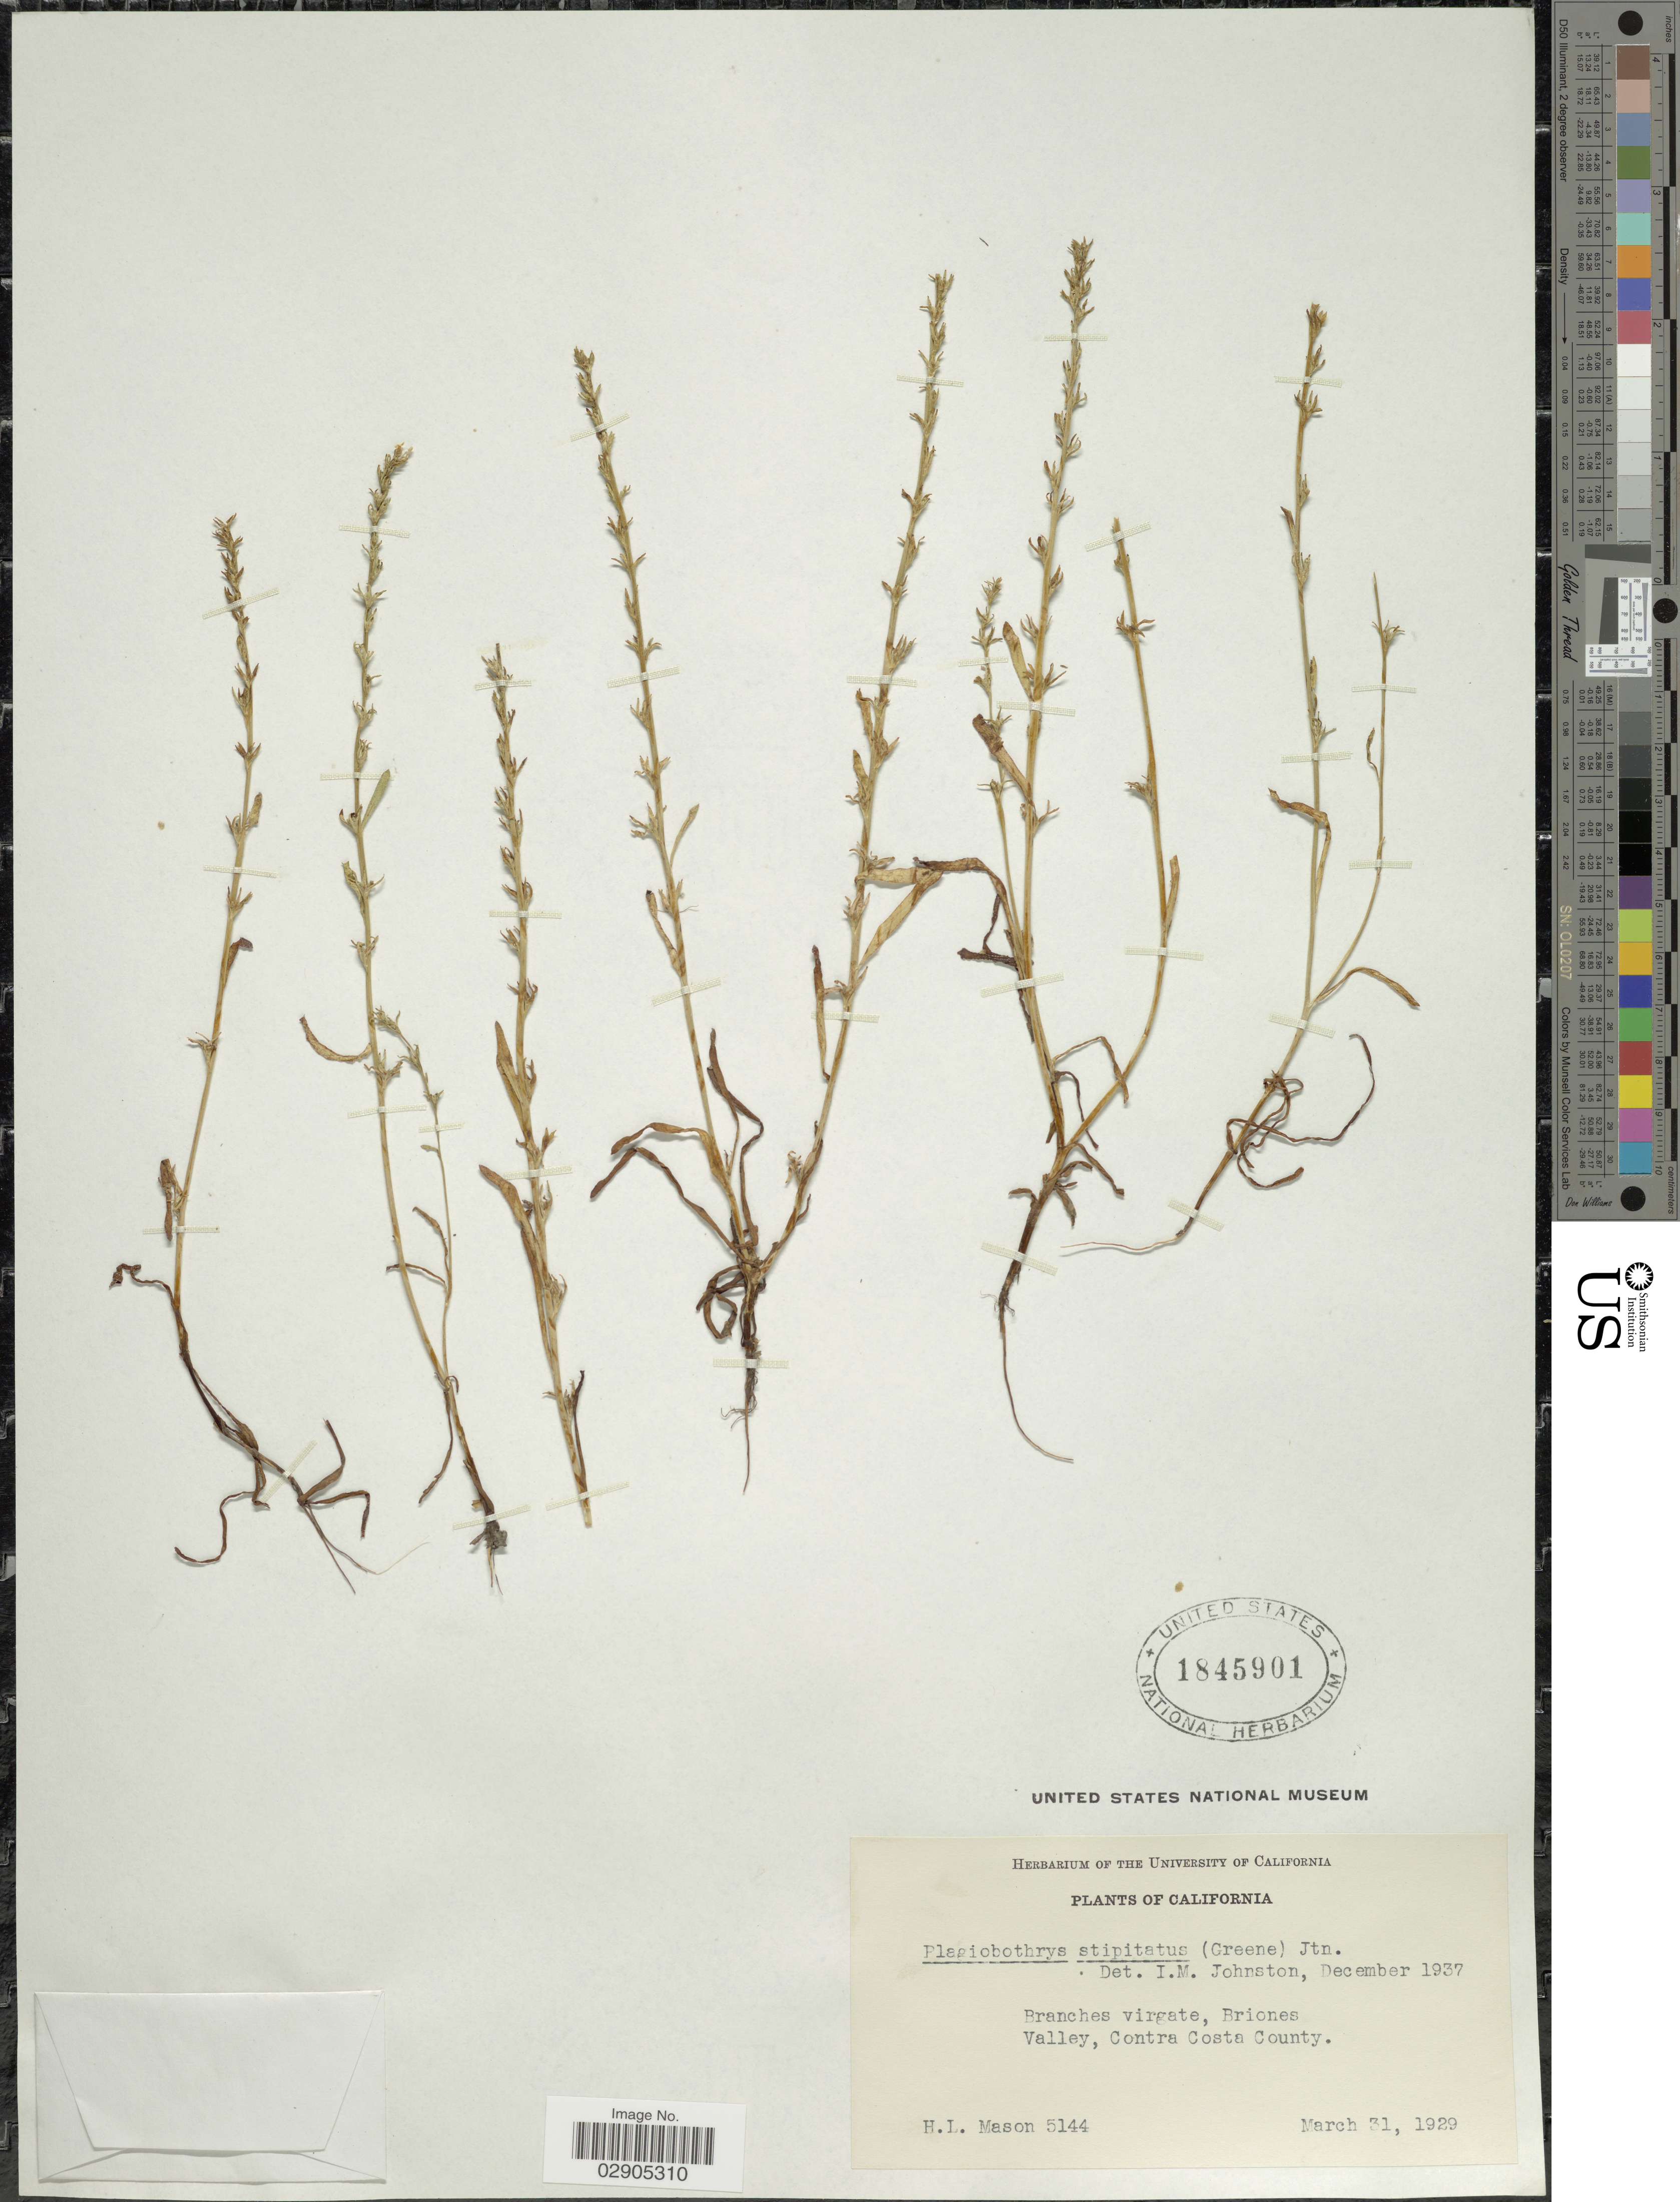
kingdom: Plantae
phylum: Tracheophyta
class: Magnoliopsida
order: Boraginales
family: Boraginaceae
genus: Allocarya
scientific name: Allocarya stipitata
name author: Greene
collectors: H. L. Mason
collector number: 5144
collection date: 1929-03-31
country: United States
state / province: California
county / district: Contra Costa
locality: Branches virgate, Briones Valley, Contra Costa County.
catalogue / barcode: US 1845901